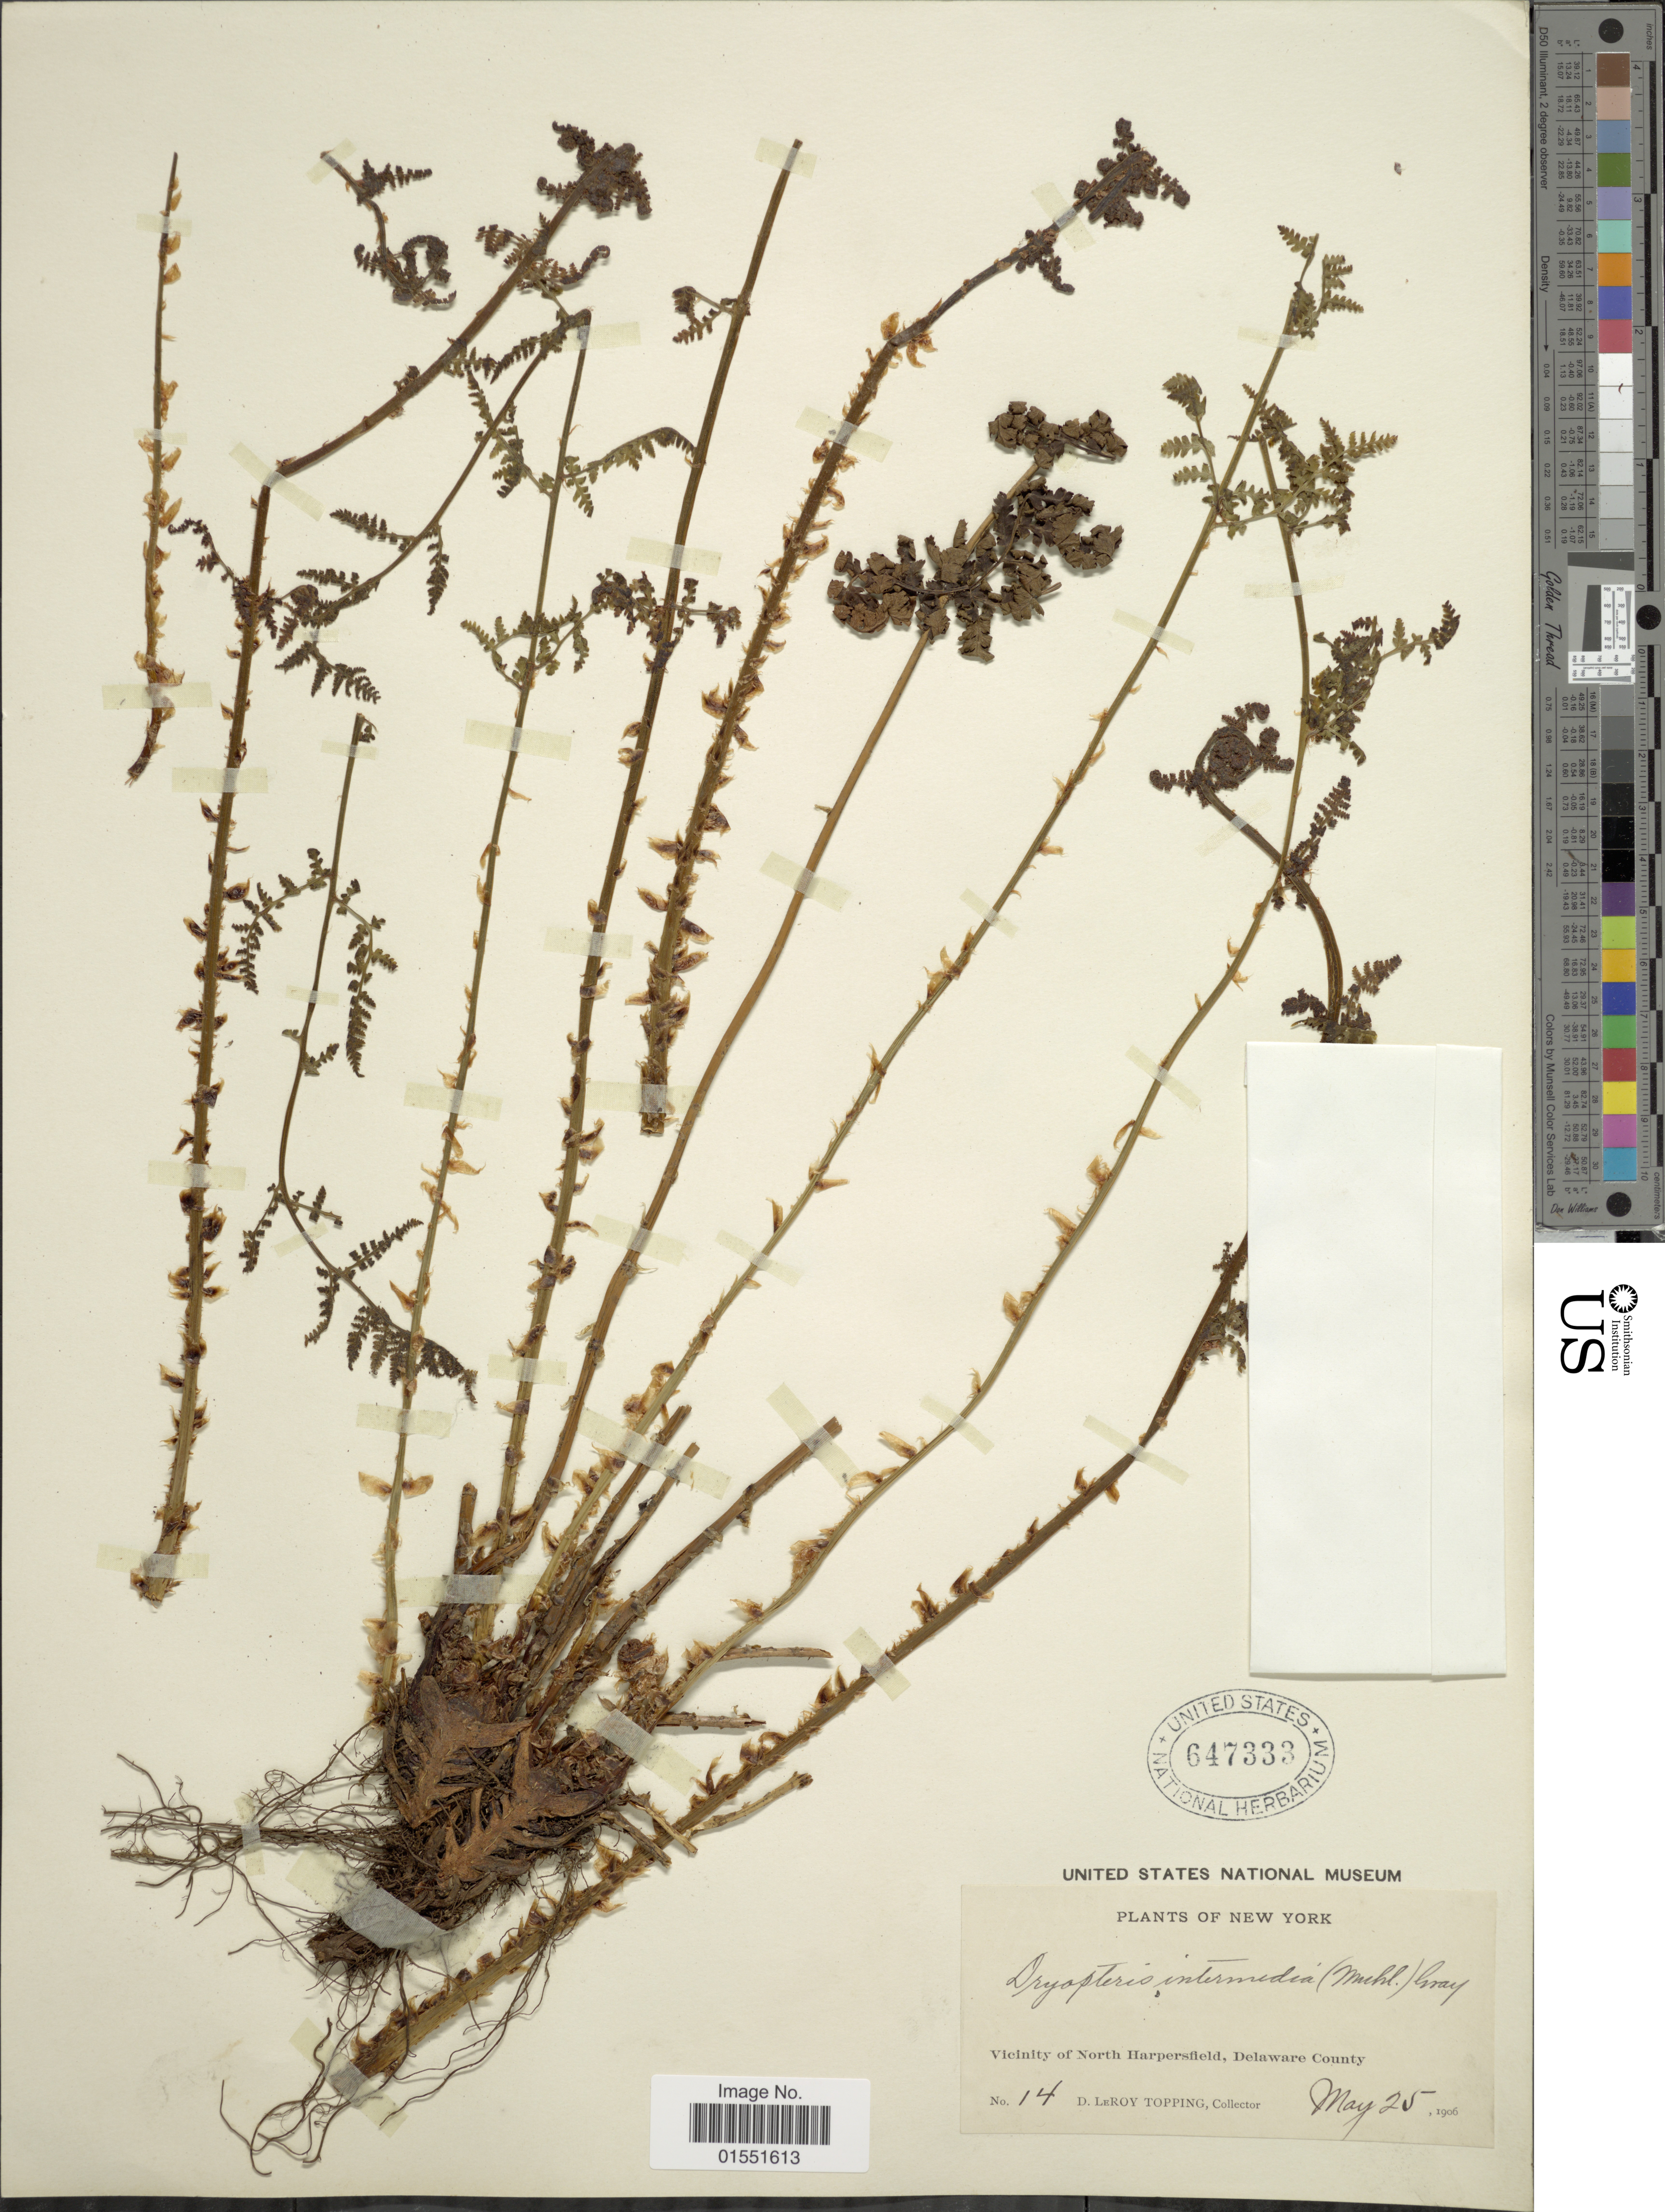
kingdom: Plantae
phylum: Tracheophyta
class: Polypodiopsida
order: Polypodiales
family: Dryopteridaceae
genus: Dryopteris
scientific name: Dryopteris intermedia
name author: (Muhl.) A. Gray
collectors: D. L. Topping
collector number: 14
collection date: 1906-05-25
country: United States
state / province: New York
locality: Vicinity of North Harpersfield, Delaware County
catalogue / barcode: US 647333